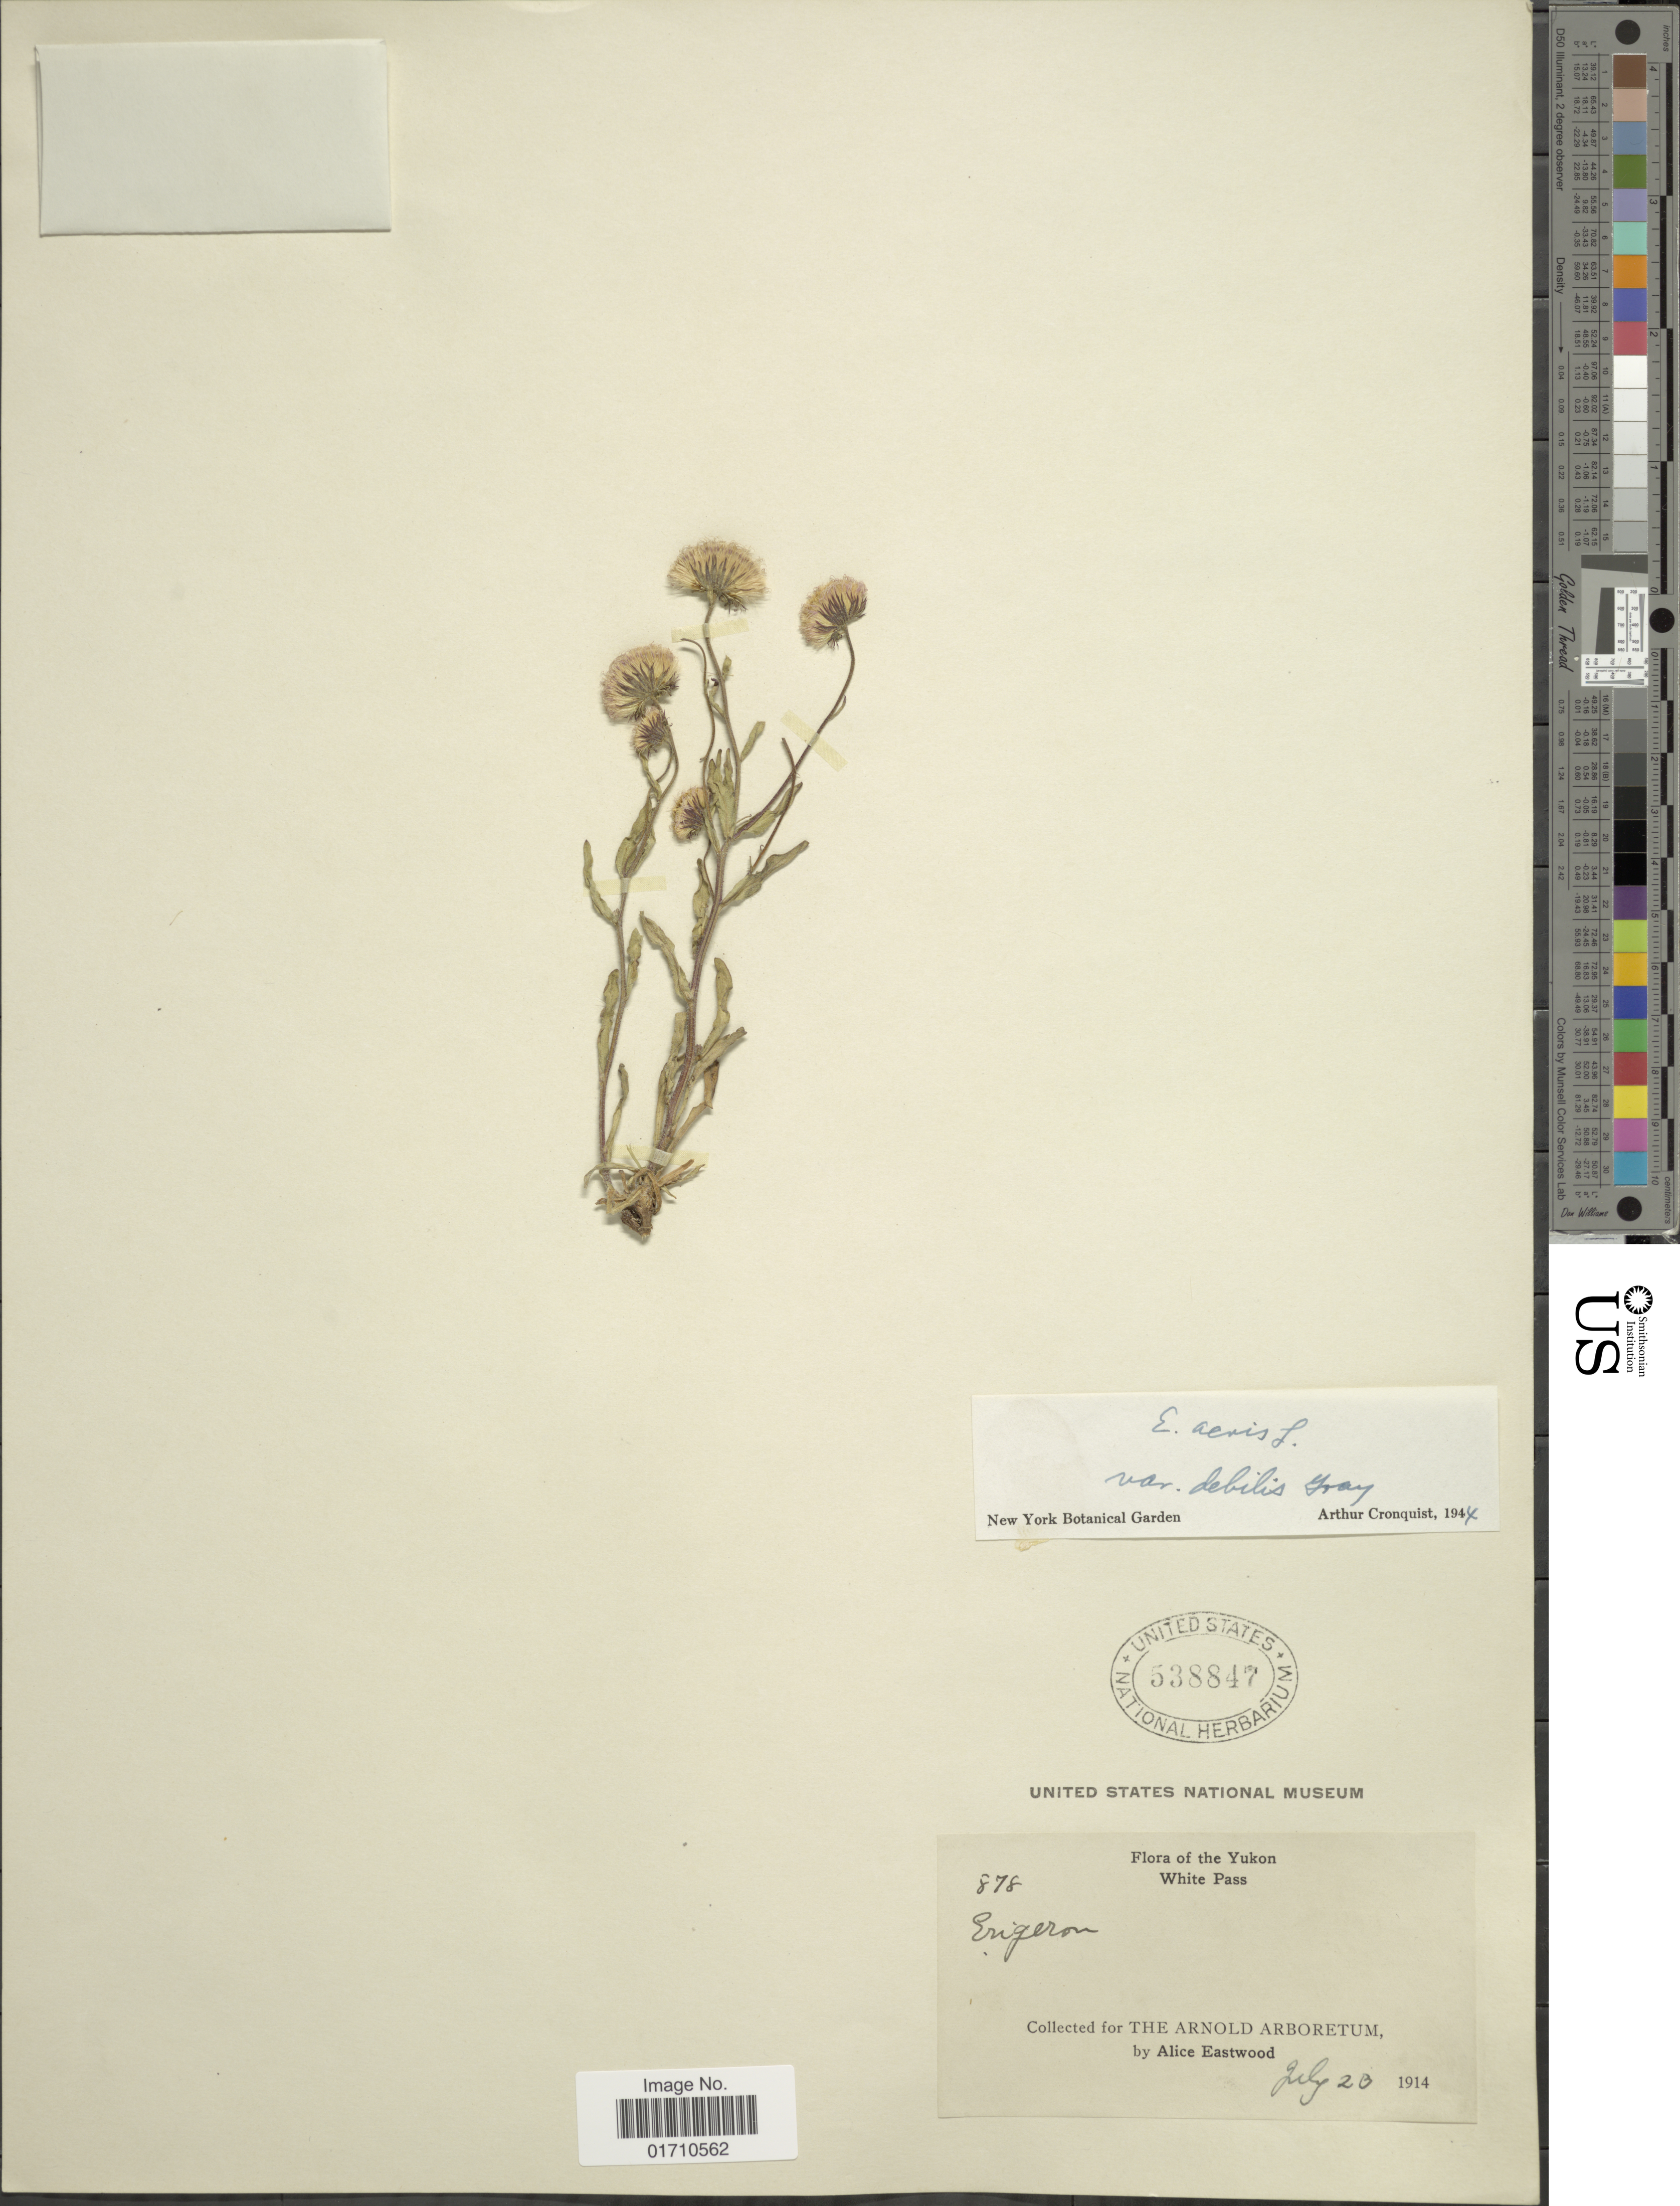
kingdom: Plantae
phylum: Tracheophyta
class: Magnoliopsida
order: Asterales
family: Asteraceae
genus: Erigeron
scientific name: Erigeron acris var. debilis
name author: A. Gray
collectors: A. Eastwood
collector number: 878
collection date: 1914-07-20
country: Canada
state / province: Yukon Territory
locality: Yukon, White Pass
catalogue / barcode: US 538847